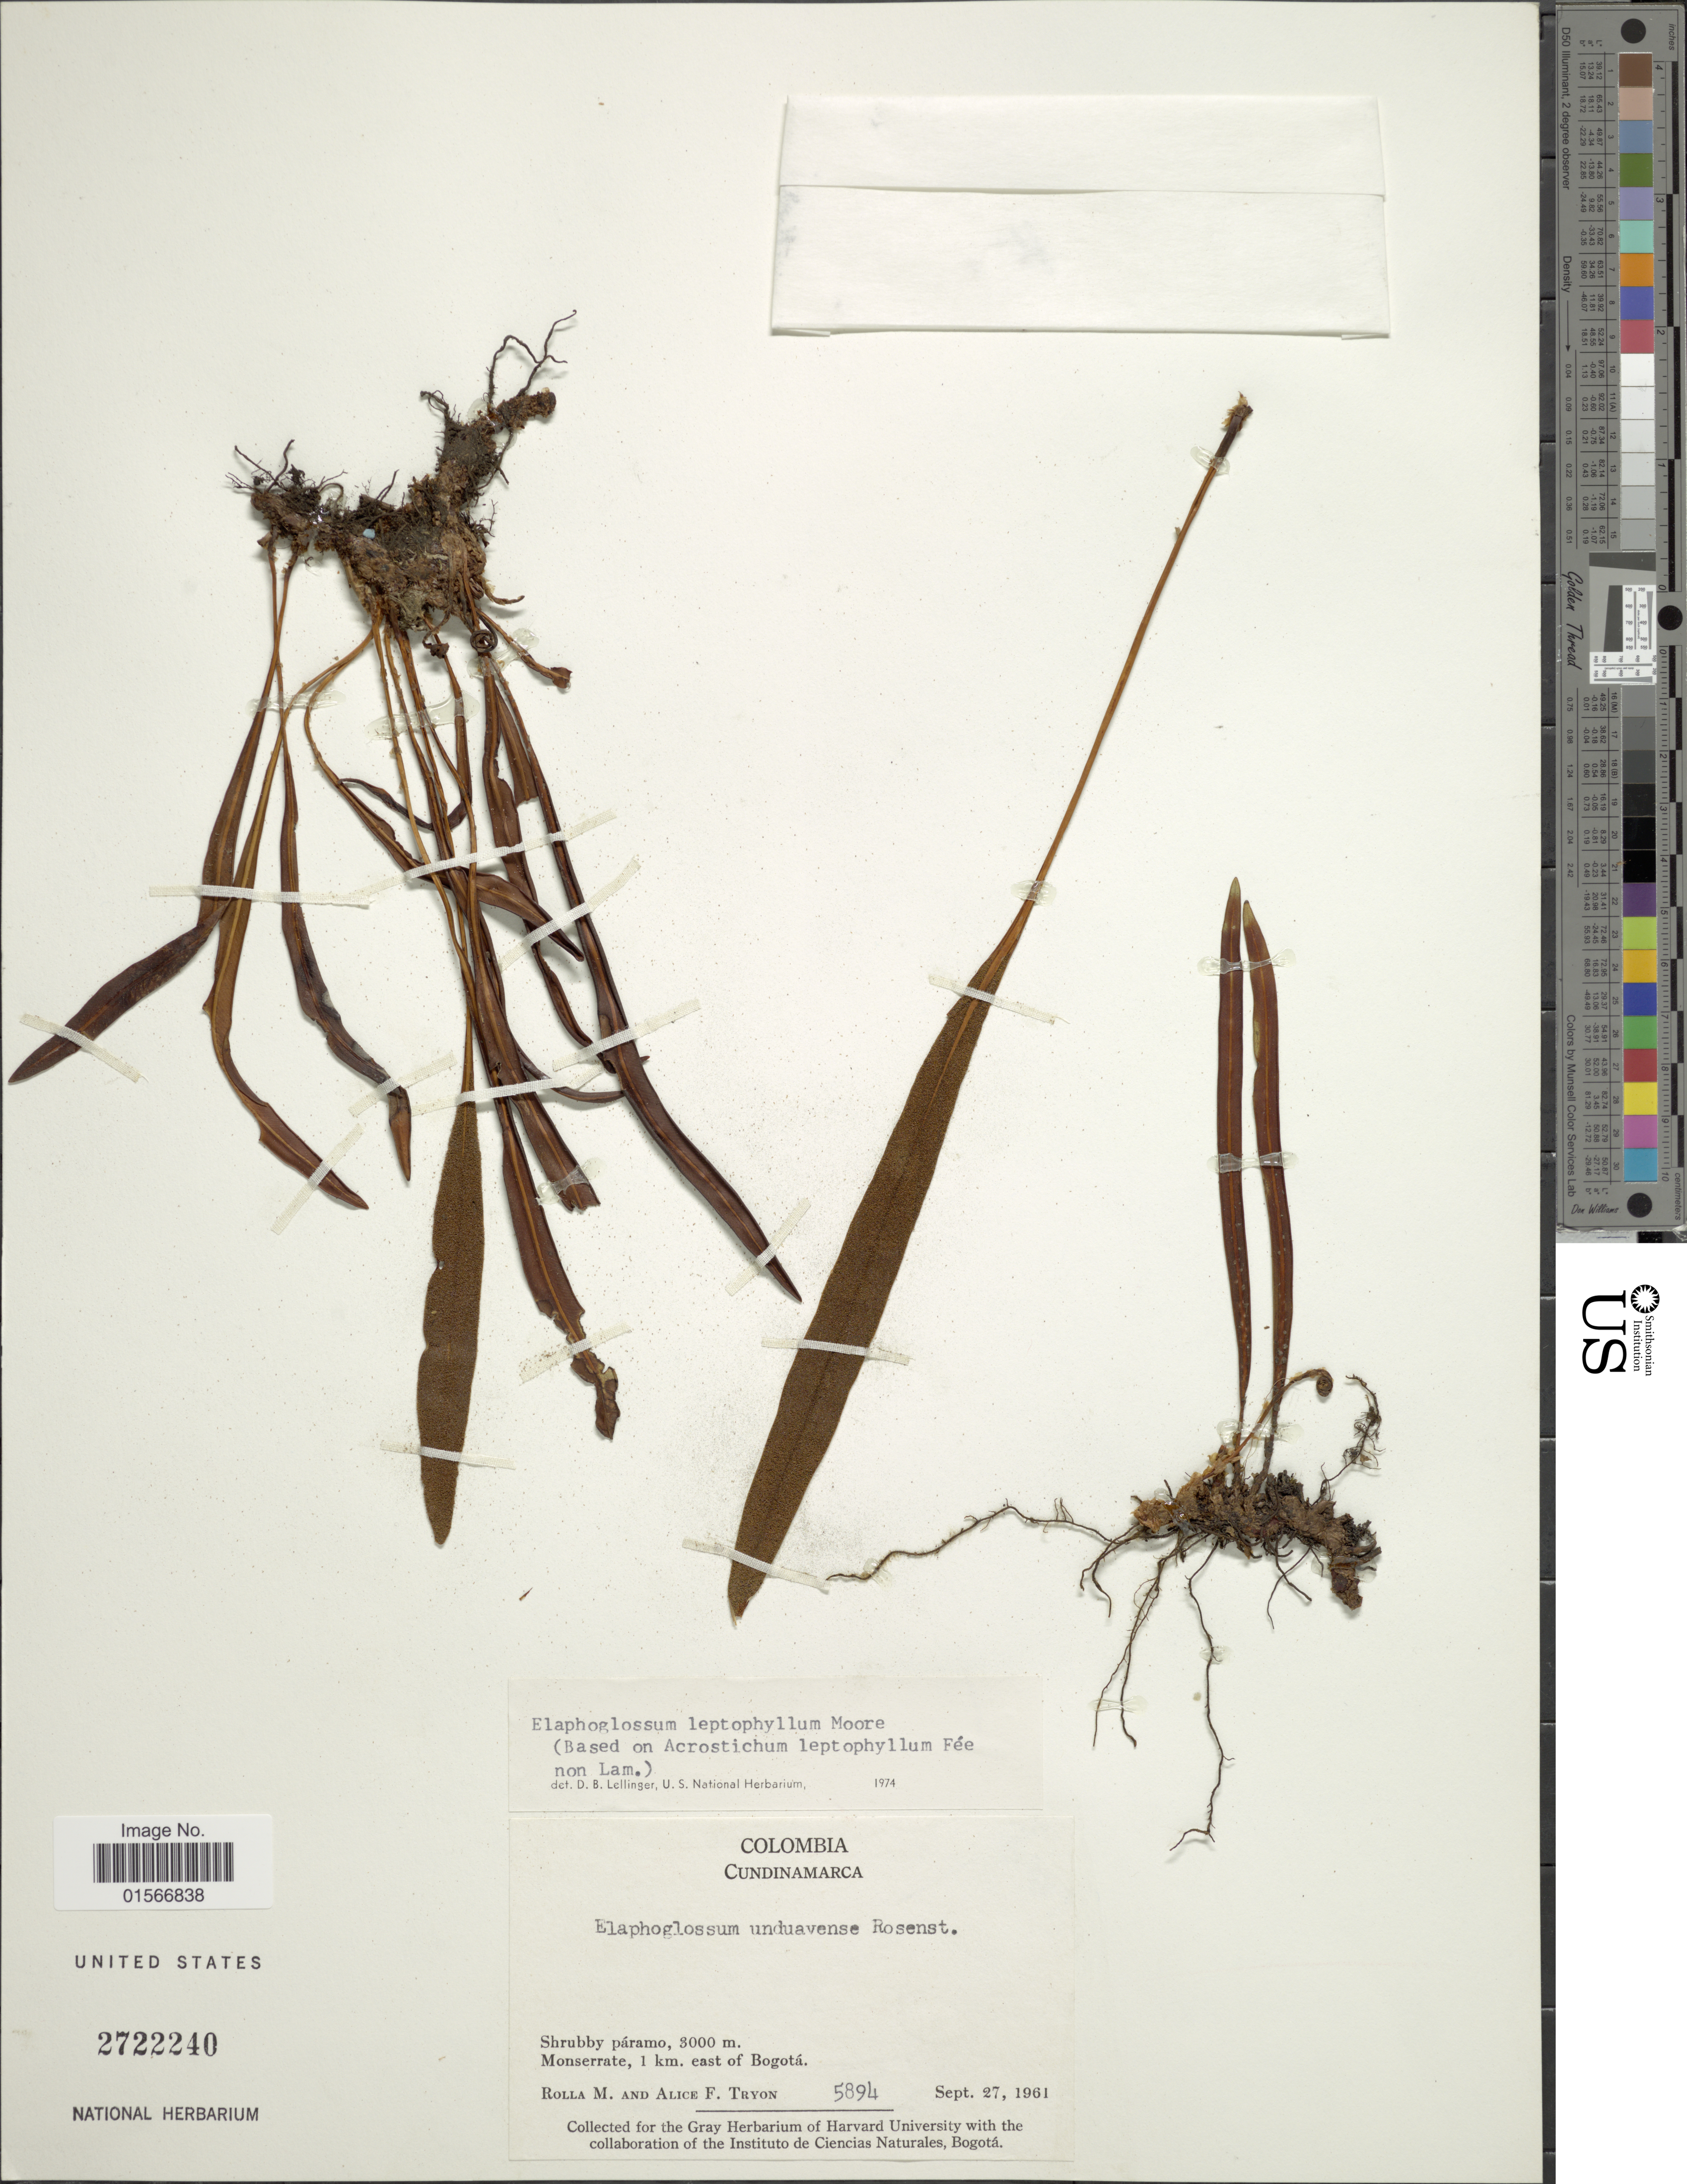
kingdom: Plantae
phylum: Tracheophyta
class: Polypodiopsida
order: Polypodiales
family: Dryopteridaceae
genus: Elaphoglossum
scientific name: Elaphoglossum leptophyllum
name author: (Fée) T. Moore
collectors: R. M. Tryon & A. F. Tryon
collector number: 5894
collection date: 1961-09-27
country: Colombia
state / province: Cundinamarca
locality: Shrubby páramo, Monserrate, 1 km. east of Bogotá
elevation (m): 3000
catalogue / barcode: US 2722240